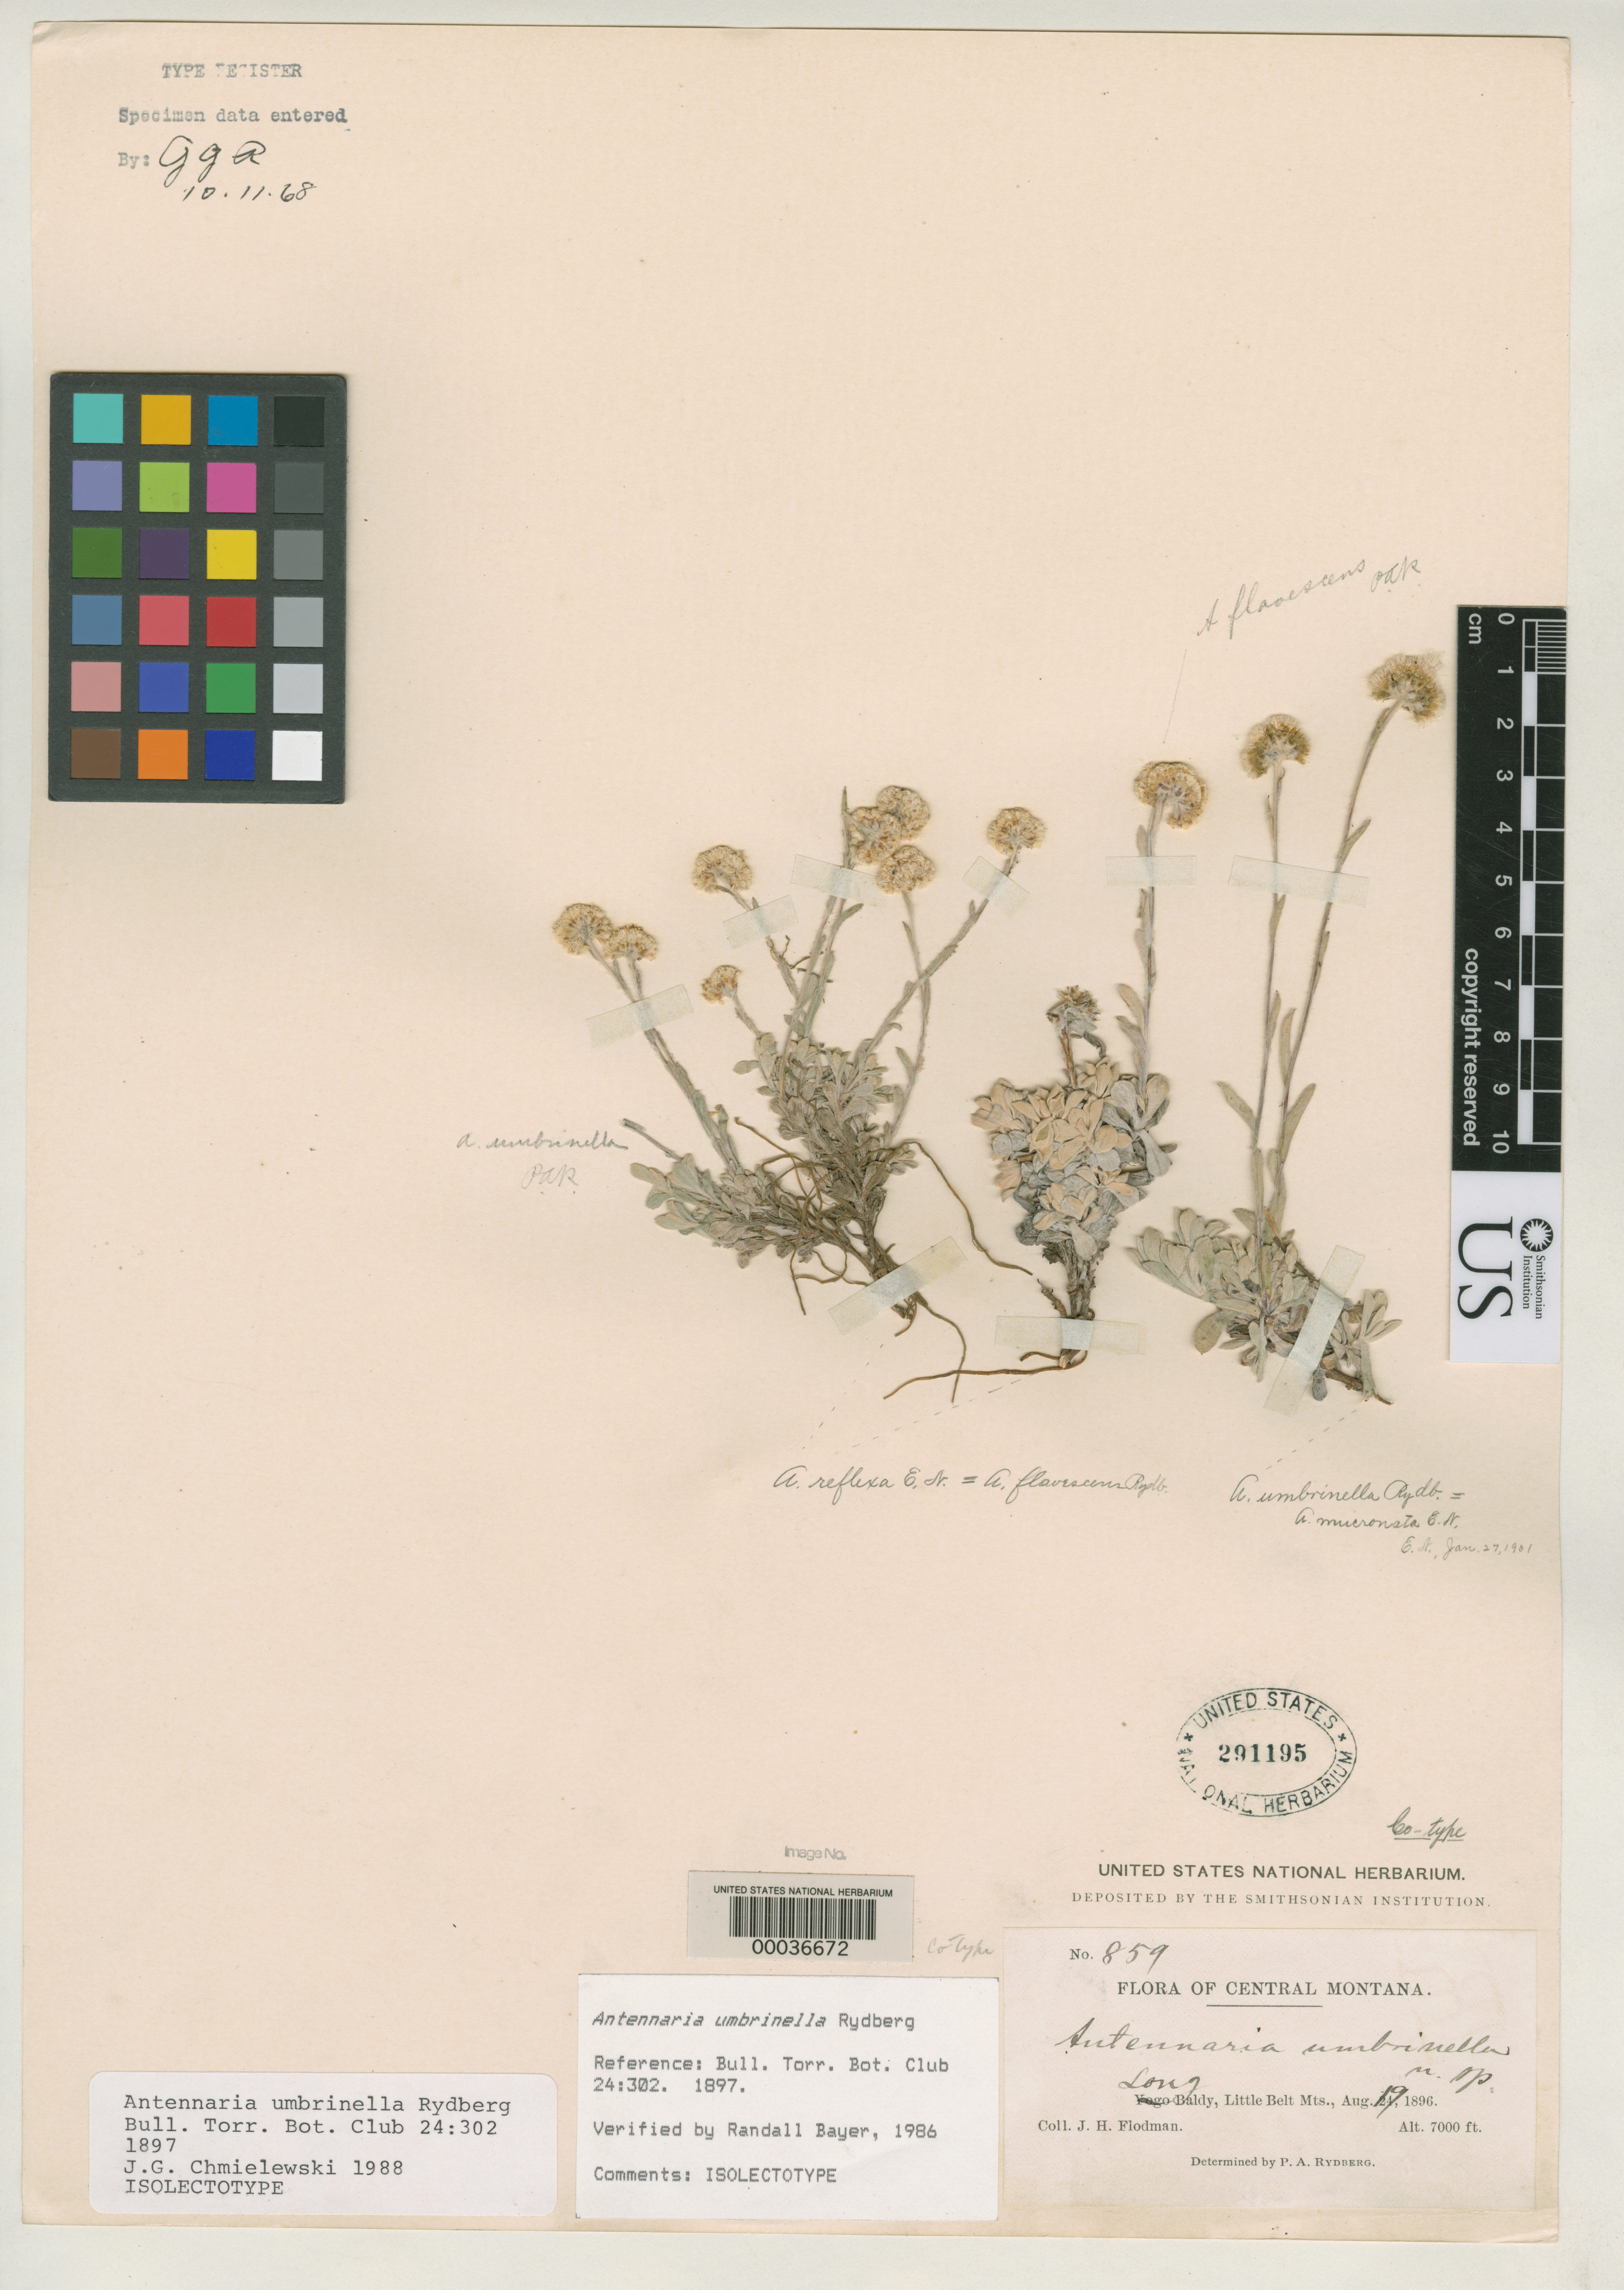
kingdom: Plantae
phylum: Tracheophyta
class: Magnoliopsida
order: Asterales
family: Asteraceae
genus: Antennaria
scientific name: Antennaria umbrinella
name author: Rydb.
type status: Isotype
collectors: J. Flodman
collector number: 859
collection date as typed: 19 Aug 1896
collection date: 1896-08-19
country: United States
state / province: Montana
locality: Little Belt Mountains, Long Baldy.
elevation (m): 2134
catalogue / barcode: US 291195